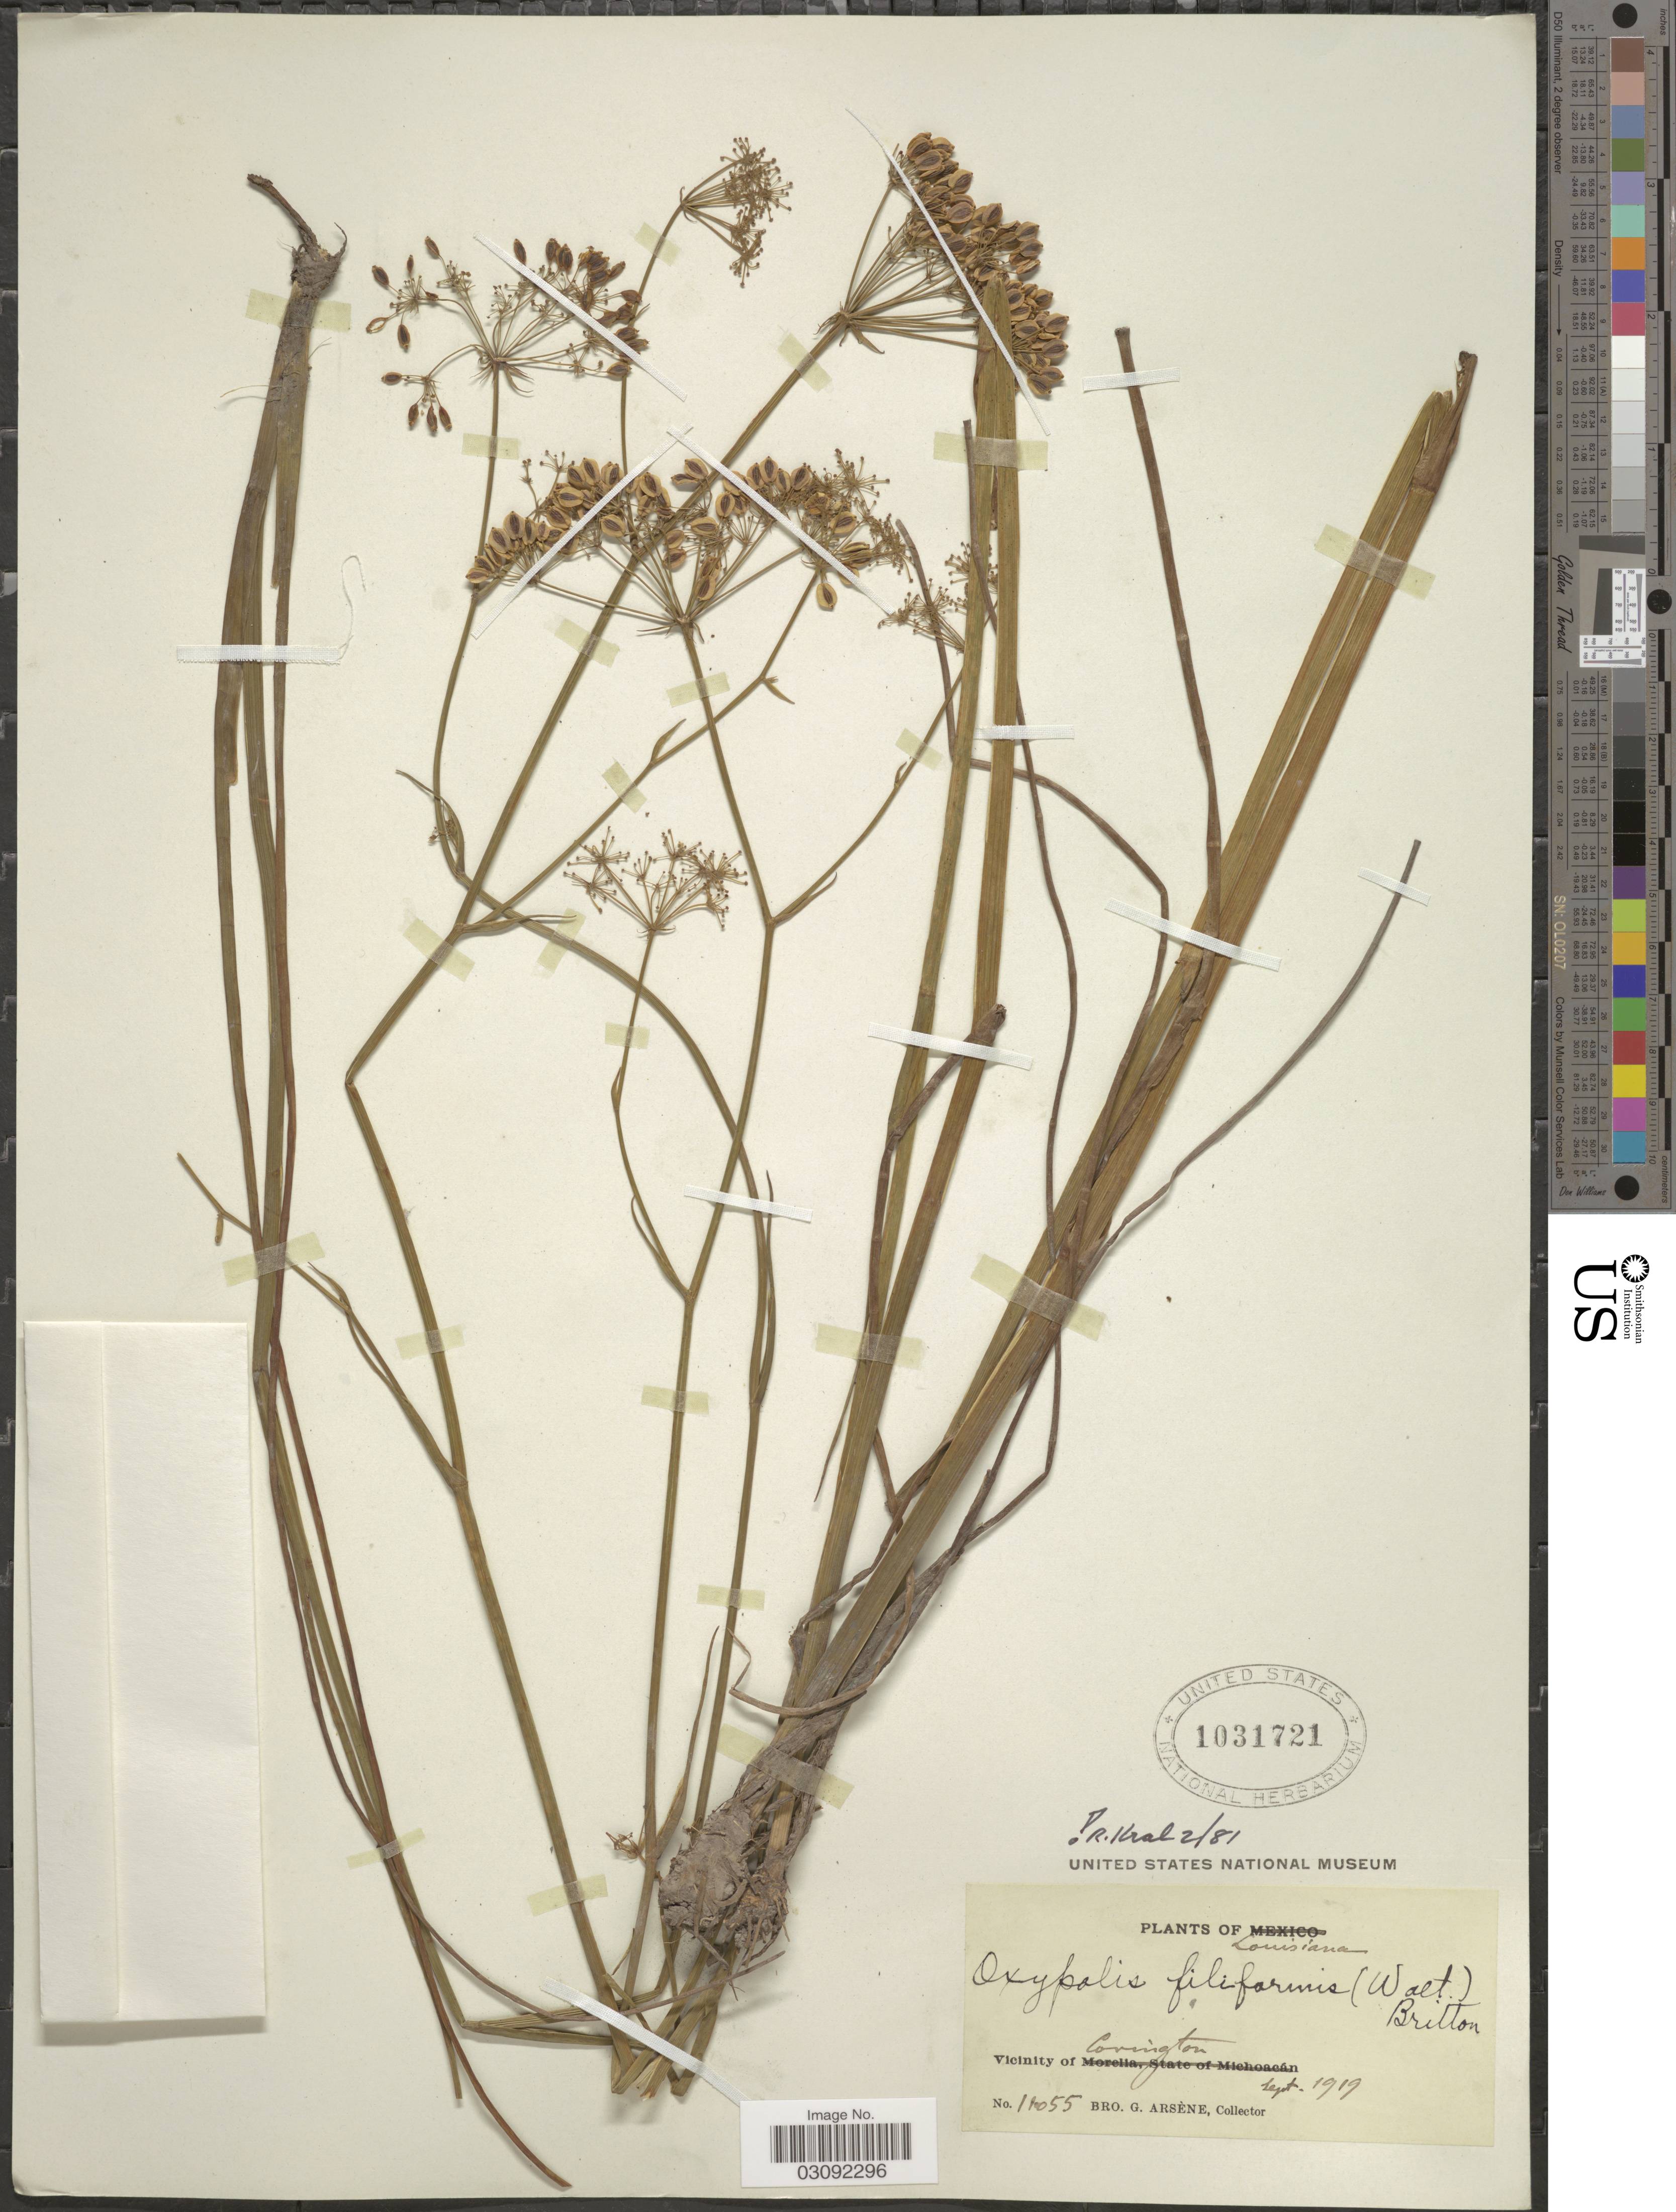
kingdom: Plantae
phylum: Tracheophyta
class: Magnoliopsida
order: Apiales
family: Apiaceae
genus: Oxypolis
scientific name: Oxypolis filiformis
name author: (Walter) Britton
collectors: Bro. G. Arsène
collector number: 11055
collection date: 1919-09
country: United States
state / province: Louisiana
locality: Vicinity of Covington.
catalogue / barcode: US 1031721